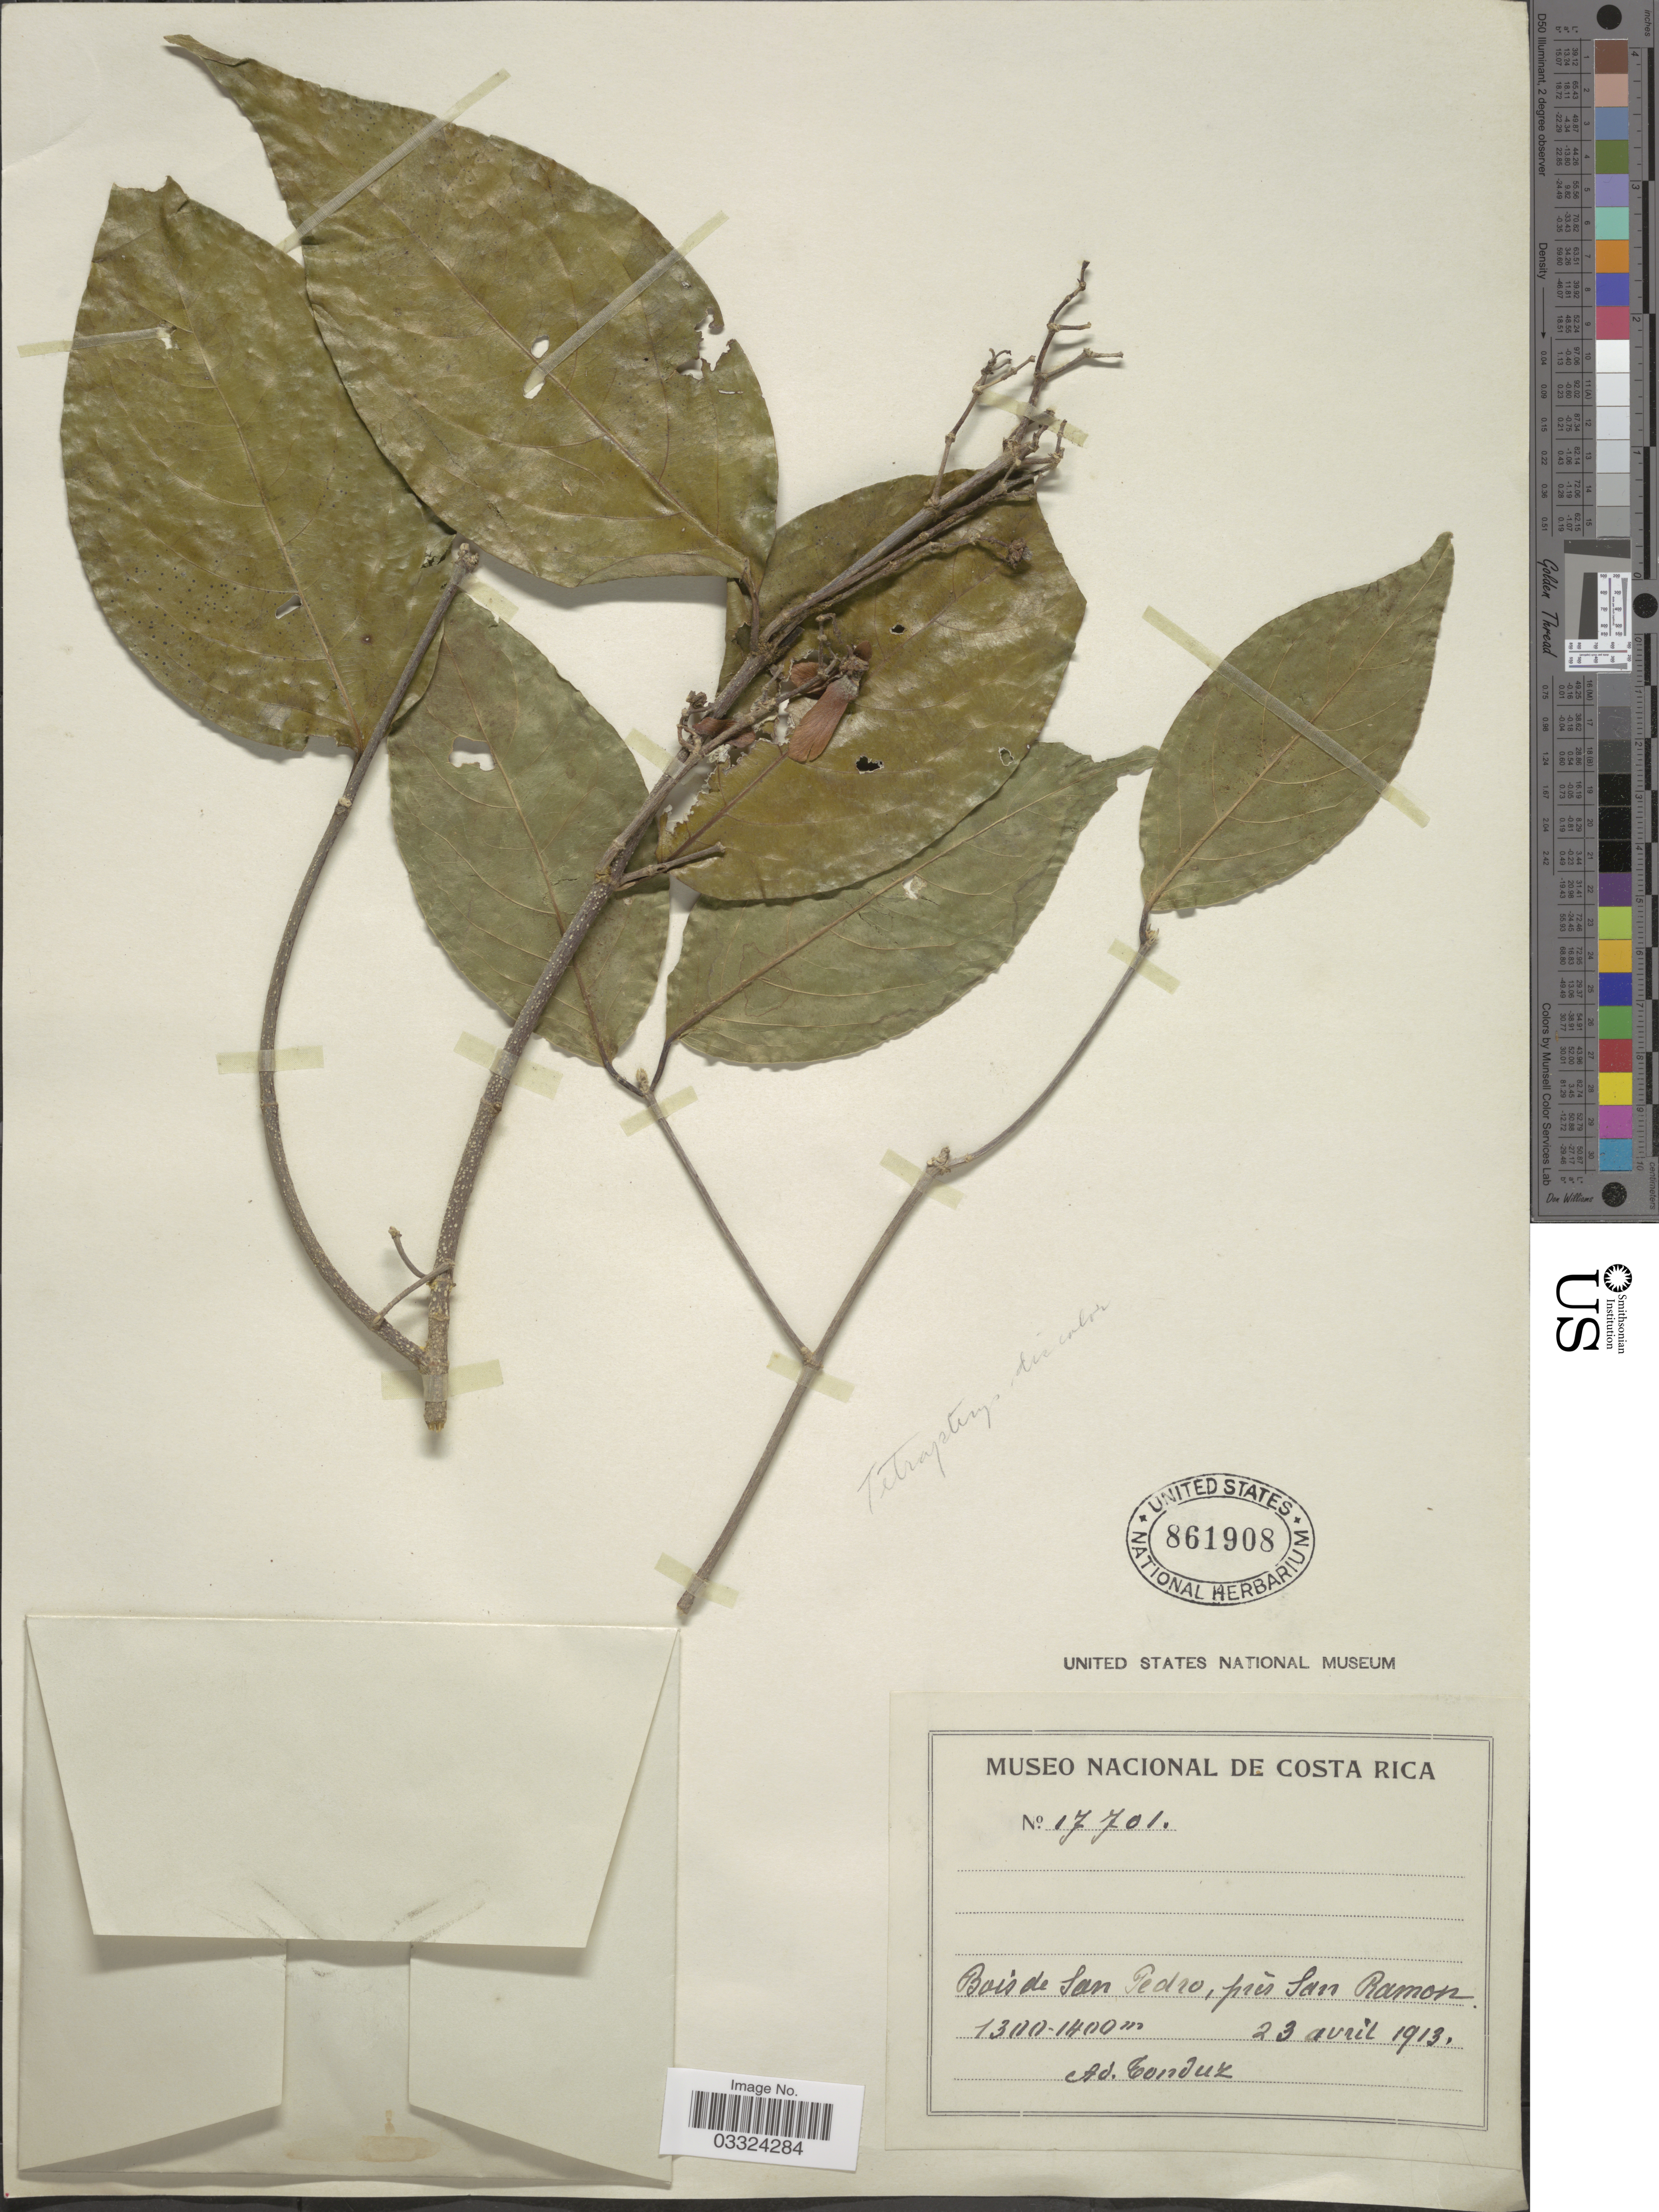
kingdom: Plantae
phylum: Tracheophyta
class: Magnoliopsida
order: Malpighiales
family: Malpighiaceae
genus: Tetrapterys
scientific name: Tetrapterys discolor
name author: (G. Mey.) DC.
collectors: A. Tonduz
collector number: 17701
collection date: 1913-04-23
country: Costa Rica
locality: Bois de San Pedro, prés San Ramon.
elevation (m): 1300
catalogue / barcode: US 861908